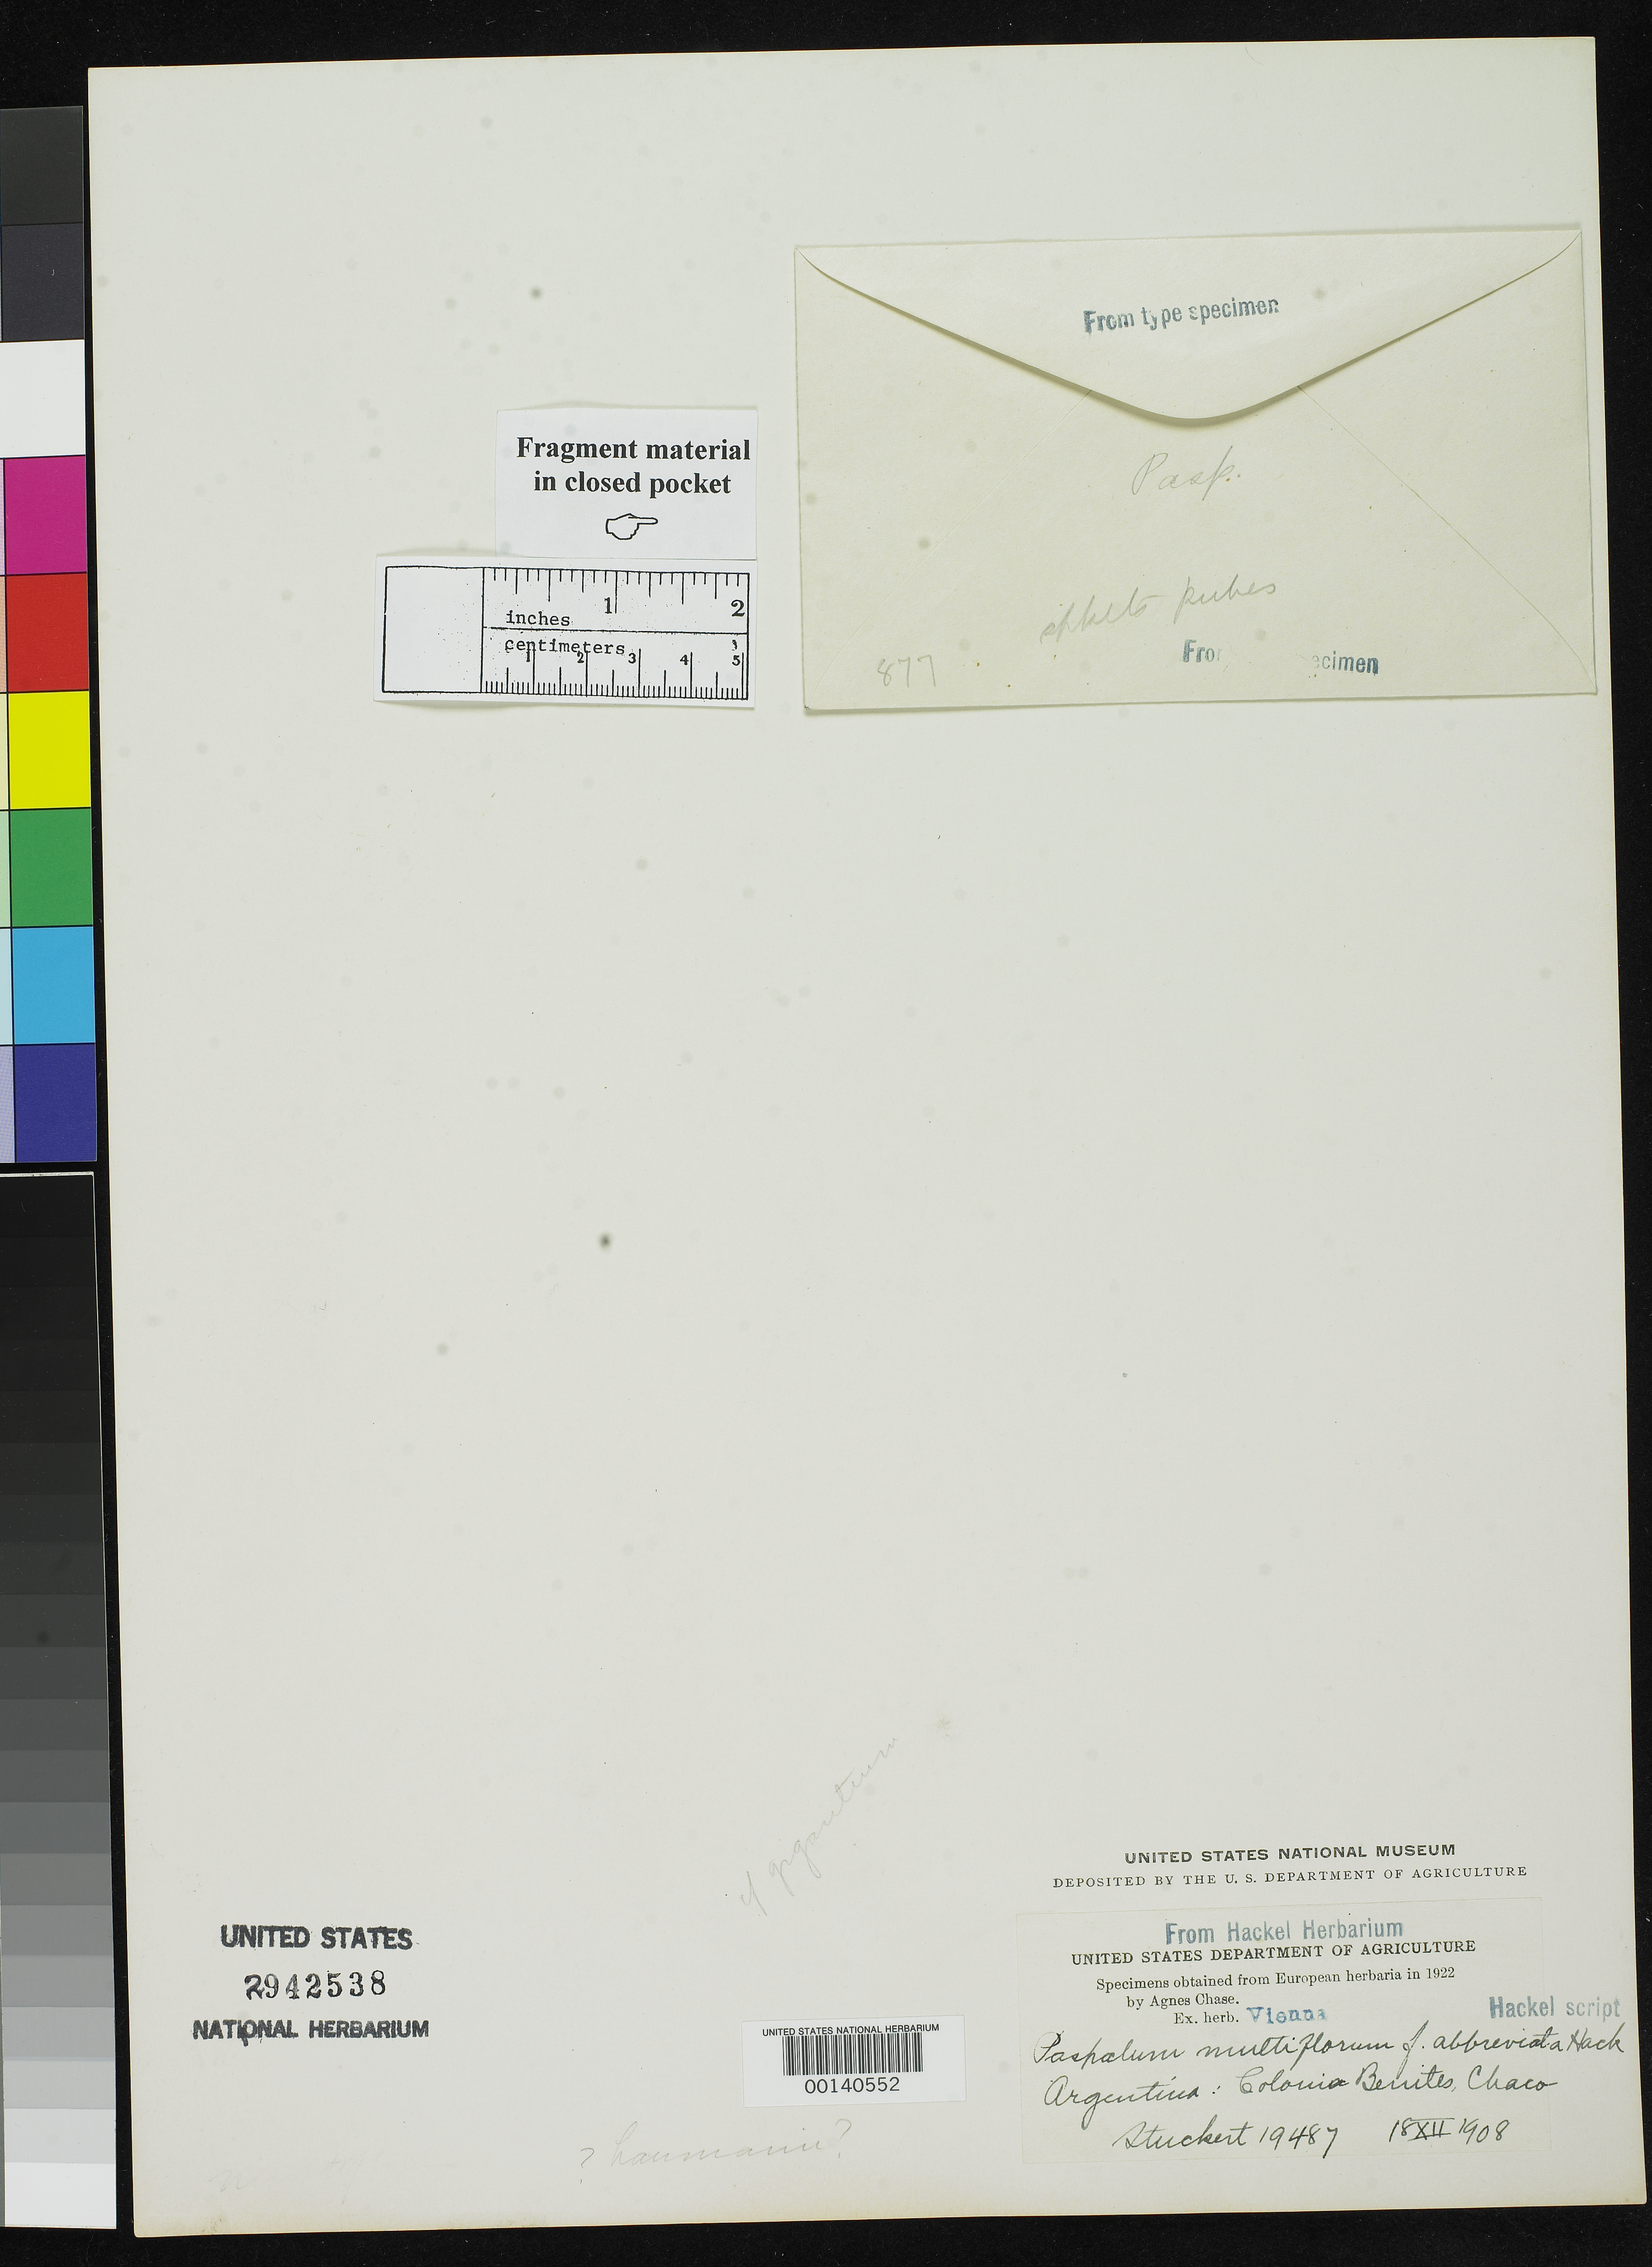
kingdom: Plantae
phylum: Tracheophyta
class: Liliopsida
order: Poales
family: Poaceae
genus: Paspalum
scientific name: Paspalum multiflorum f. abbreviatum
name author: Hack. in Stuck.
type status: Type Fragment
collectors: T. Stuckert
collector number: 19487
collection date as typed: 18 Dec 1908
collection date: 1908-12-18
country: Argentina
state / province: Chaco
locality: Calomia Berrites.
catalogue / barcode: US 2942538